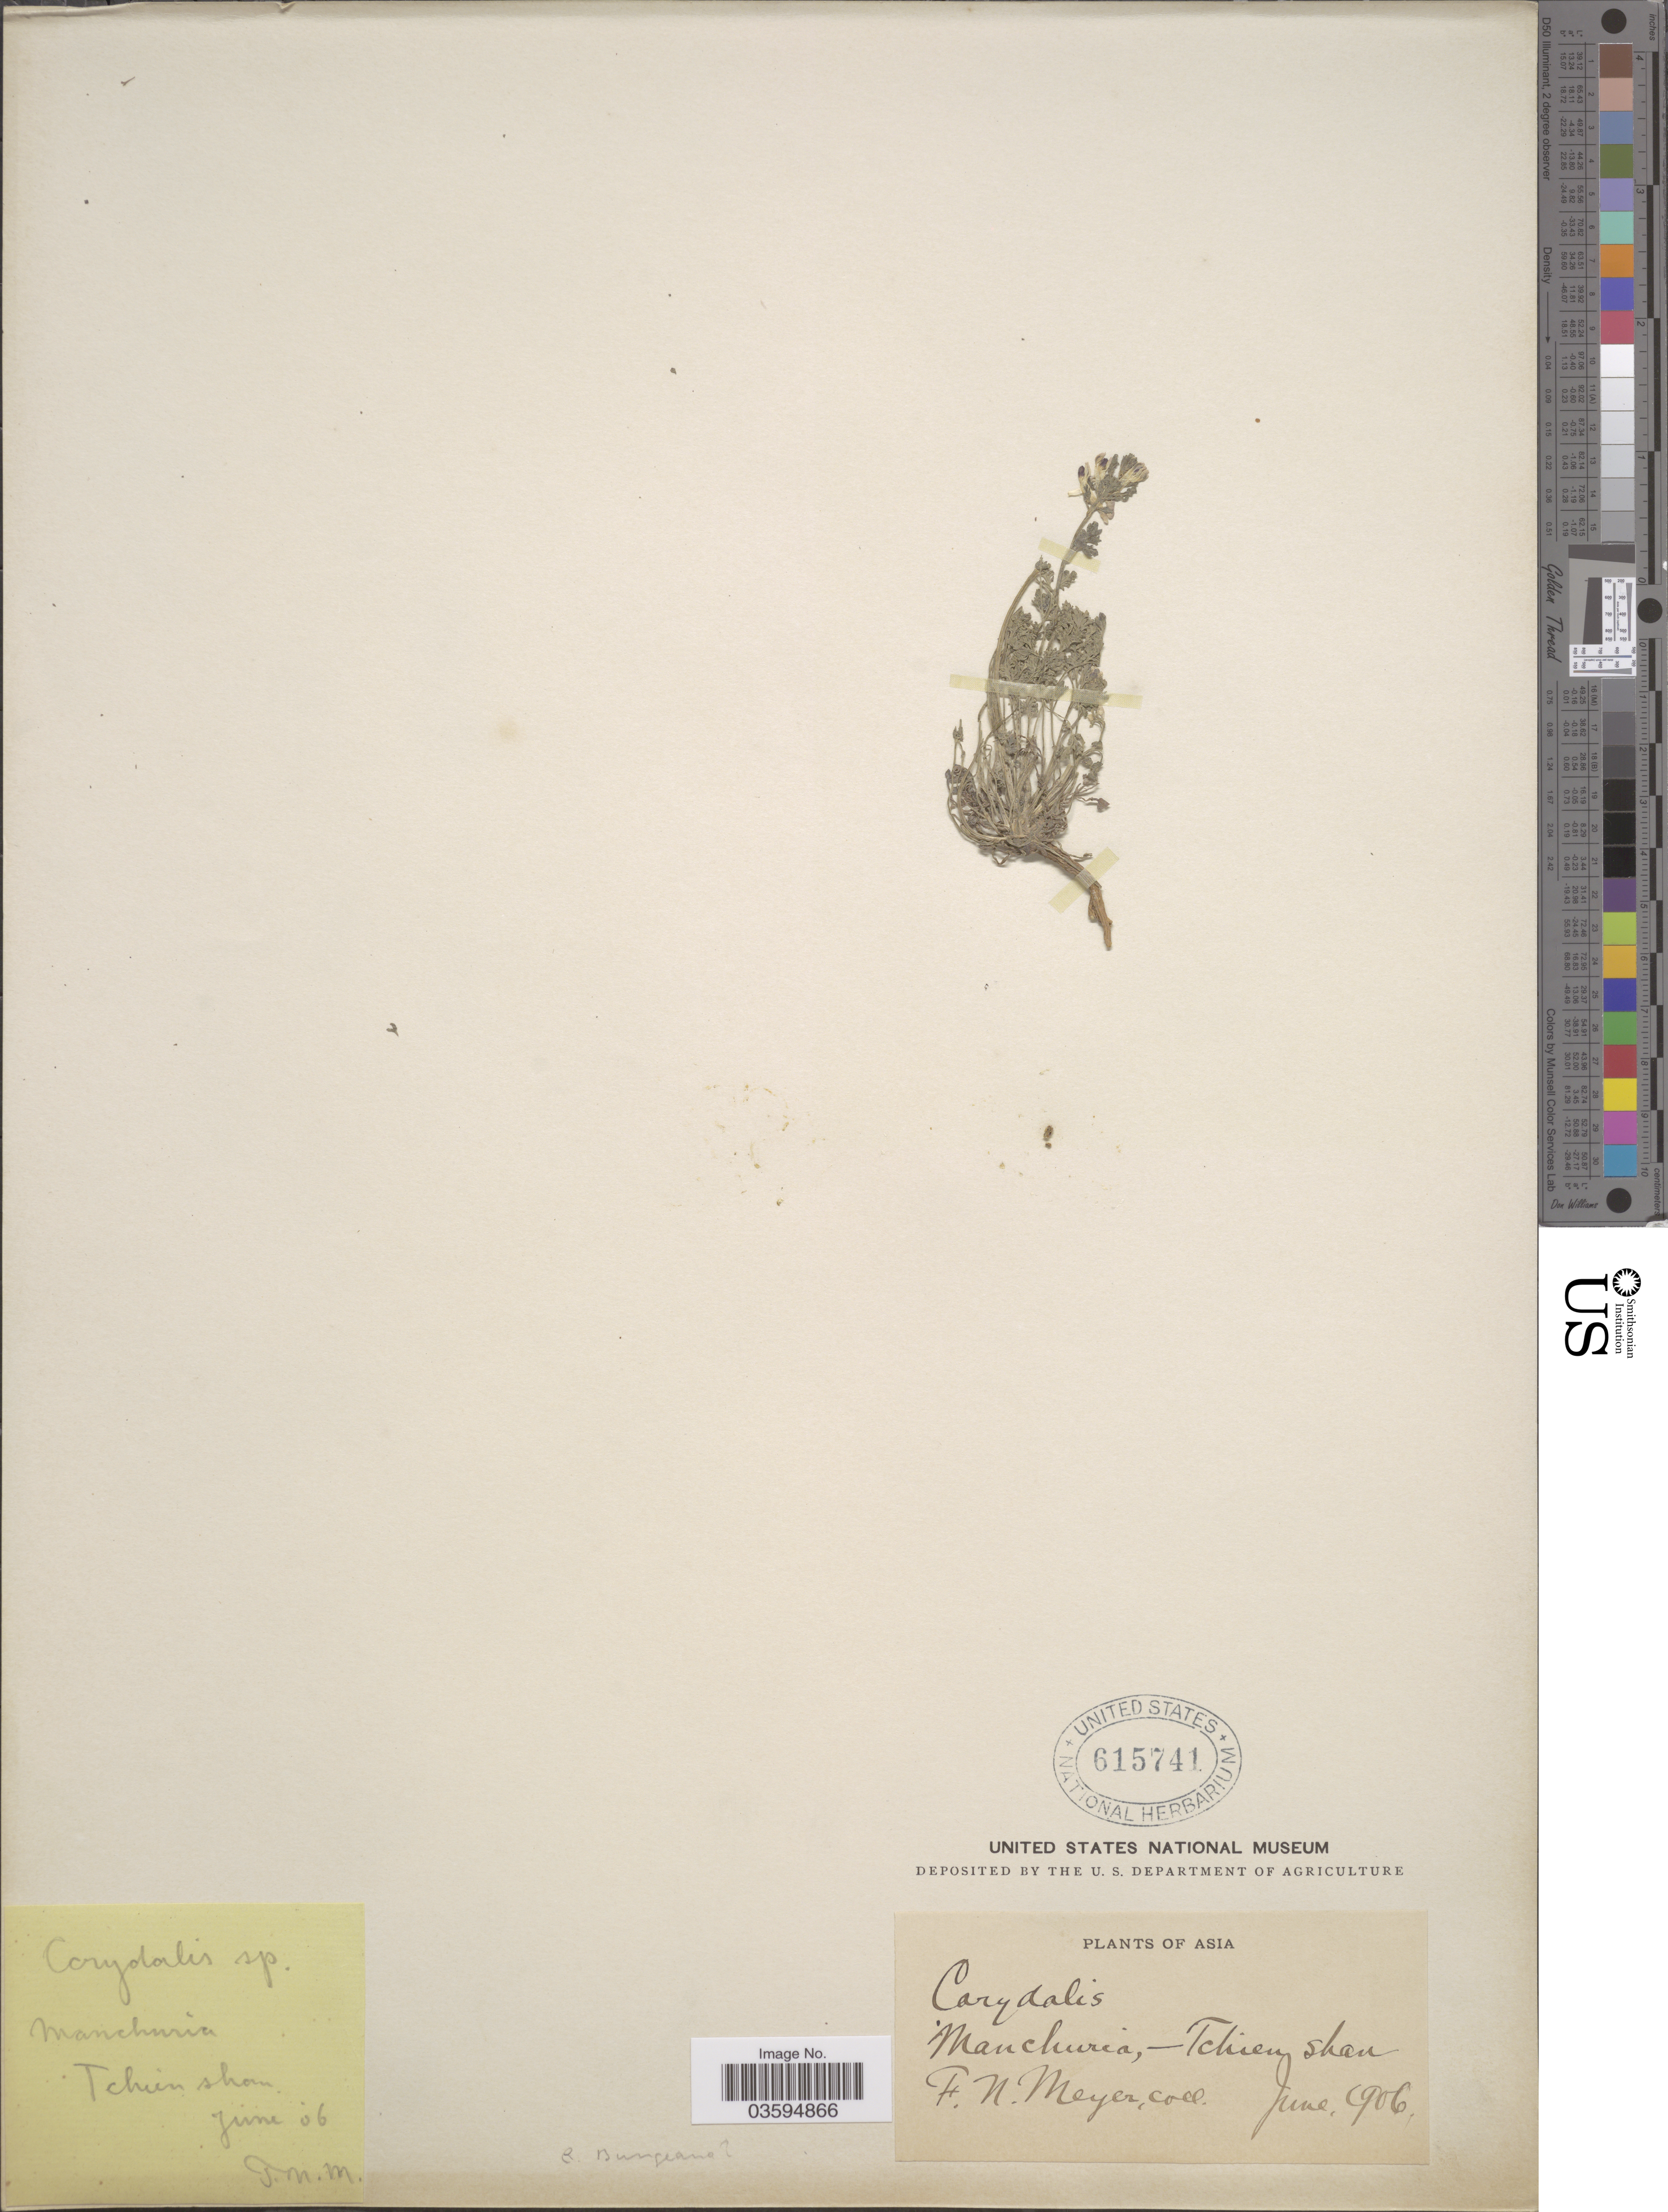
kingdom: Plantae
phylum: Tracheophyta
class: Magnoliopsida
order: Ranunculales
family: Papaveraceae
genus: Corydalis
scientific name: Corydalis bungeana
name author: Turcz.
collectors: F. N. Meyer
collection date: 1906-06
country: China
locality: Asia. Manchuria, - Tchieng shan.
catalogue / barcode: US 615741